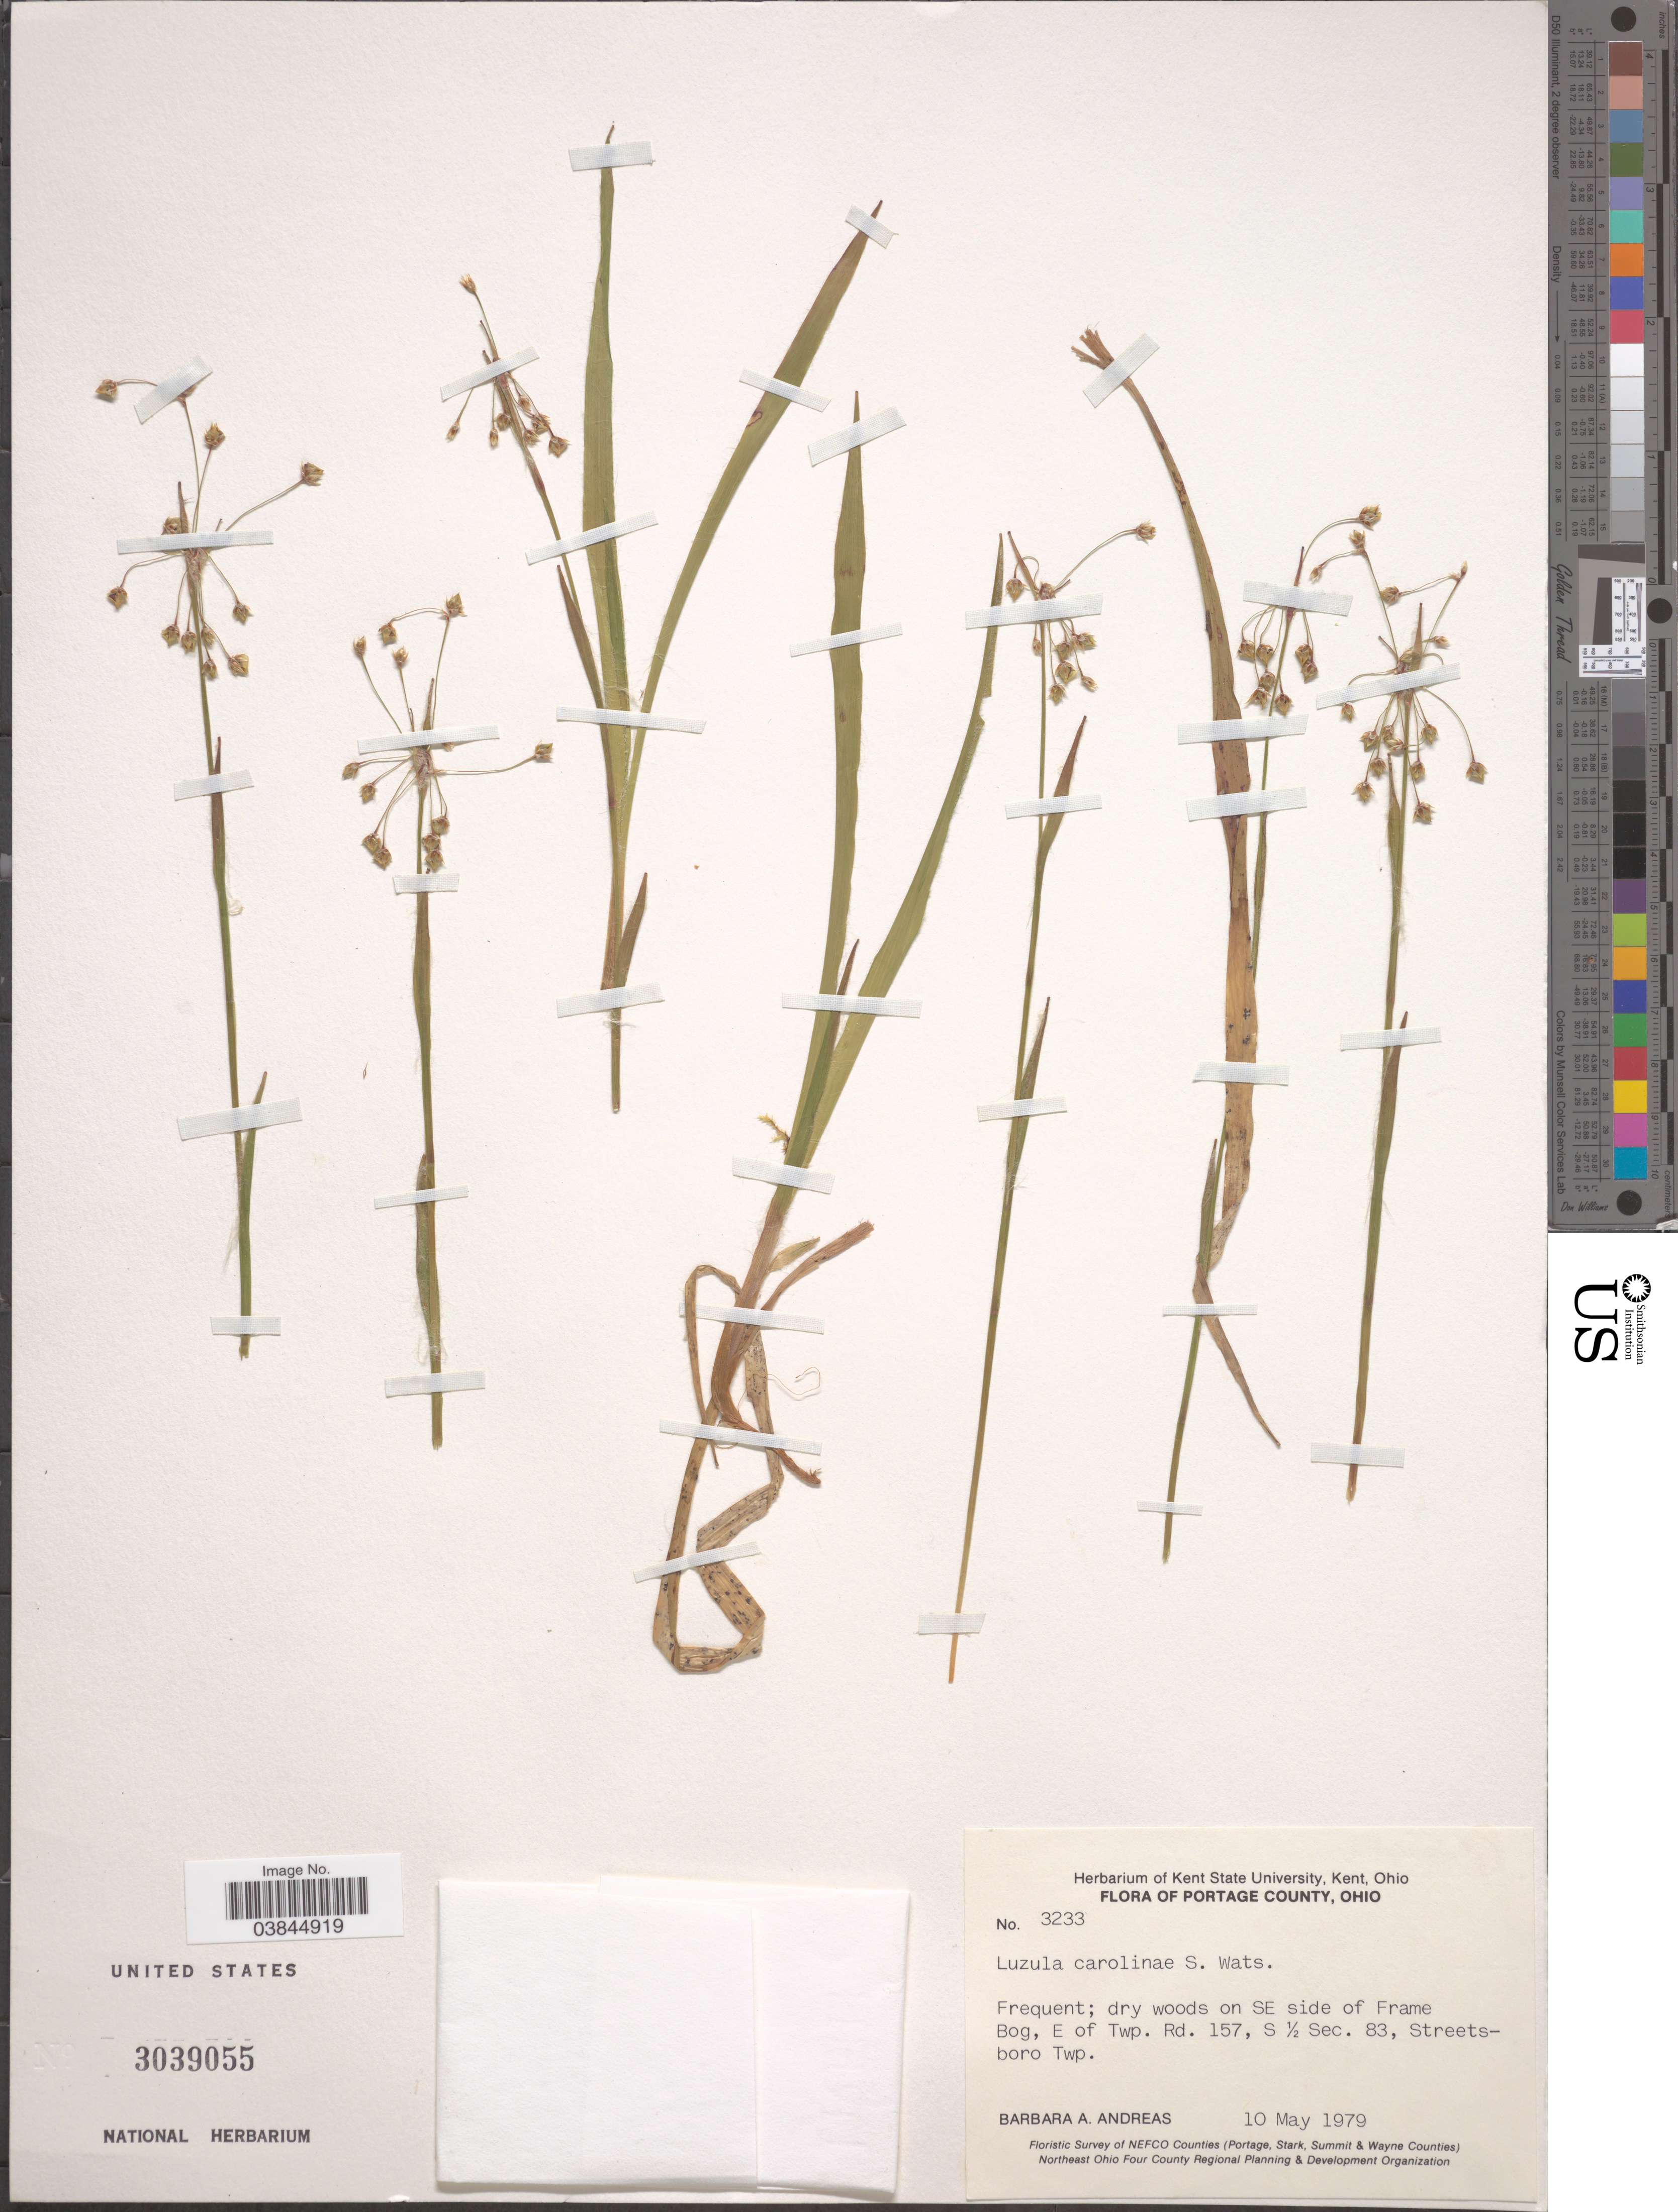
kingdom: Plantae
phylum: Tracheophyta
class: Liliopsida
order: Poales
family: Juncaceae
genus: Luzula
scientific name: Luzula acuminata var. carolinae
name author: (S. Watson) Fernald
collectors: B. A. Andreas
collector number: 3233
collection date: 1979-05-10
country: United States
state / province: Ohio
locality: Portage County. On SE side of Frame Bog, E of Twp. Rd. 157, S ½ Sec. 83, Streetsboro Twp.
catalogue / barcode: US 3039055